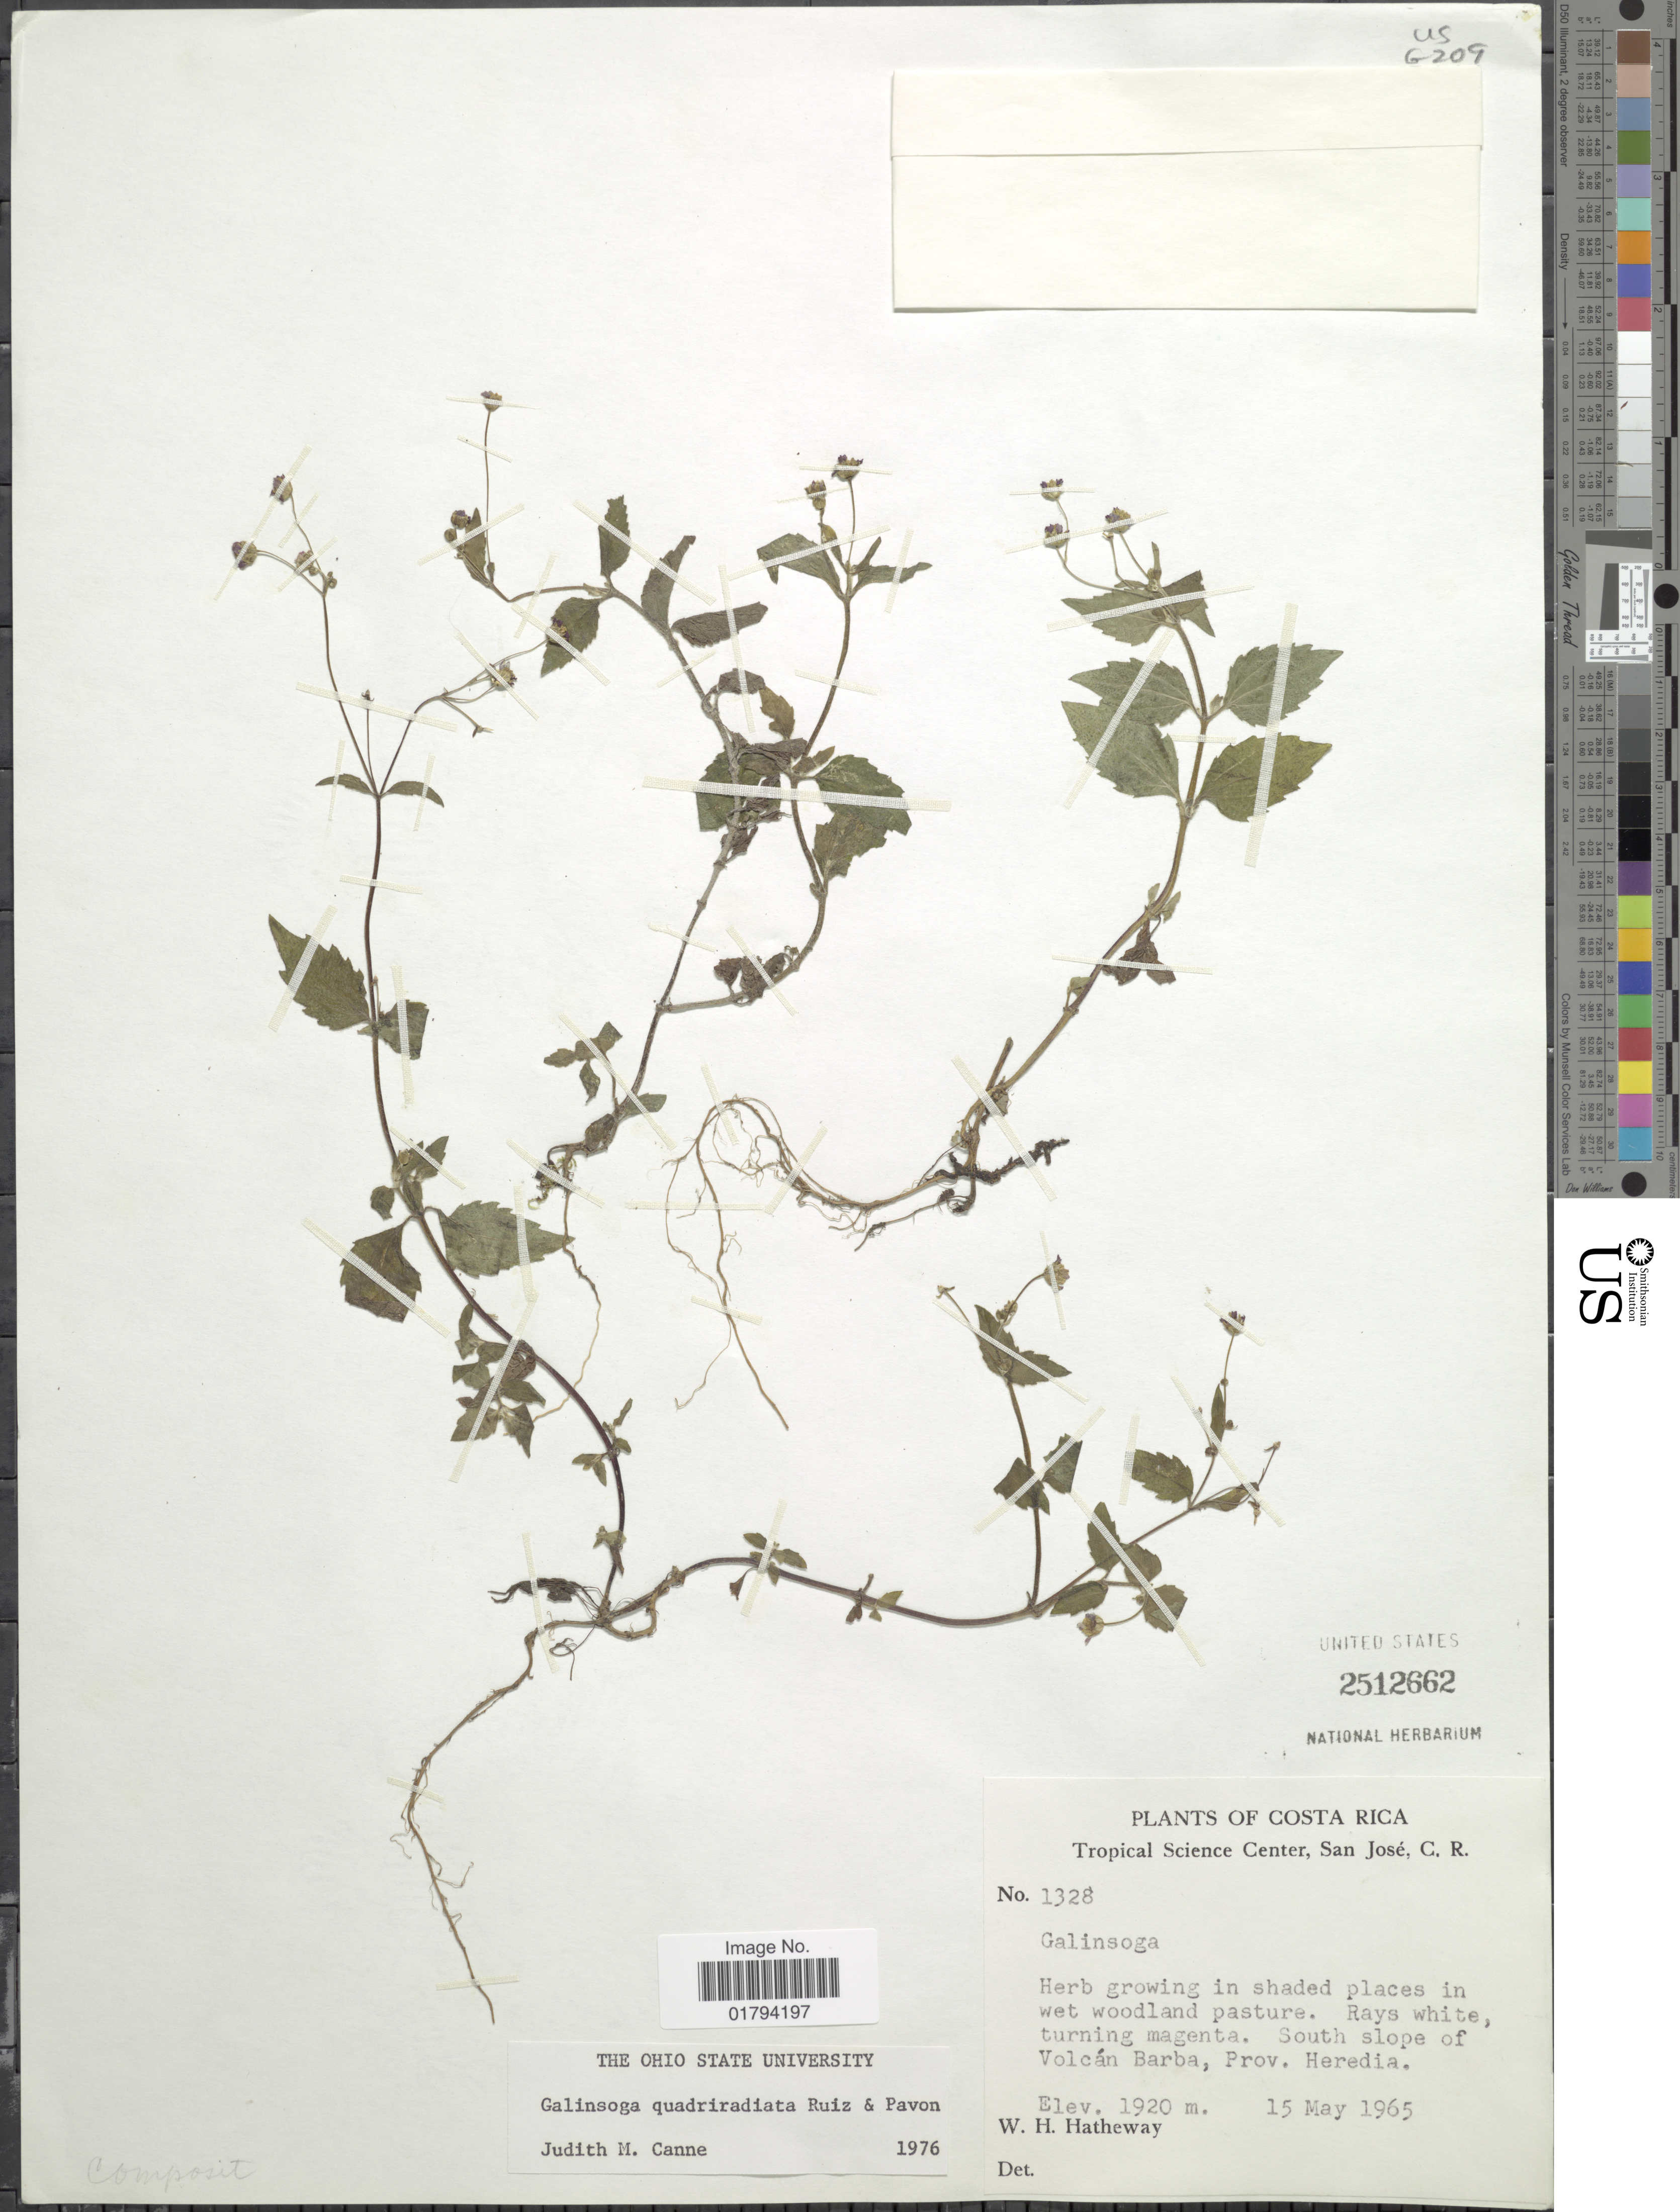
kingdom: Plantae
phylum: Tracheophyta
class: Magnoliopsida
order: Asterales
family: Asteraceae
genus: Galinsoga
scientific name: Galinsoga quadriradiata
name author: Ruiz & Pav.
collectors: W. H. Hatheway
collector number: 1328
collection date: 1965-05-15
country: Costa Rica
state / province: Heredia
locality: South slope of Volcan Barba.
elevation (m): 1920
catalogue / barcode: US 2512662